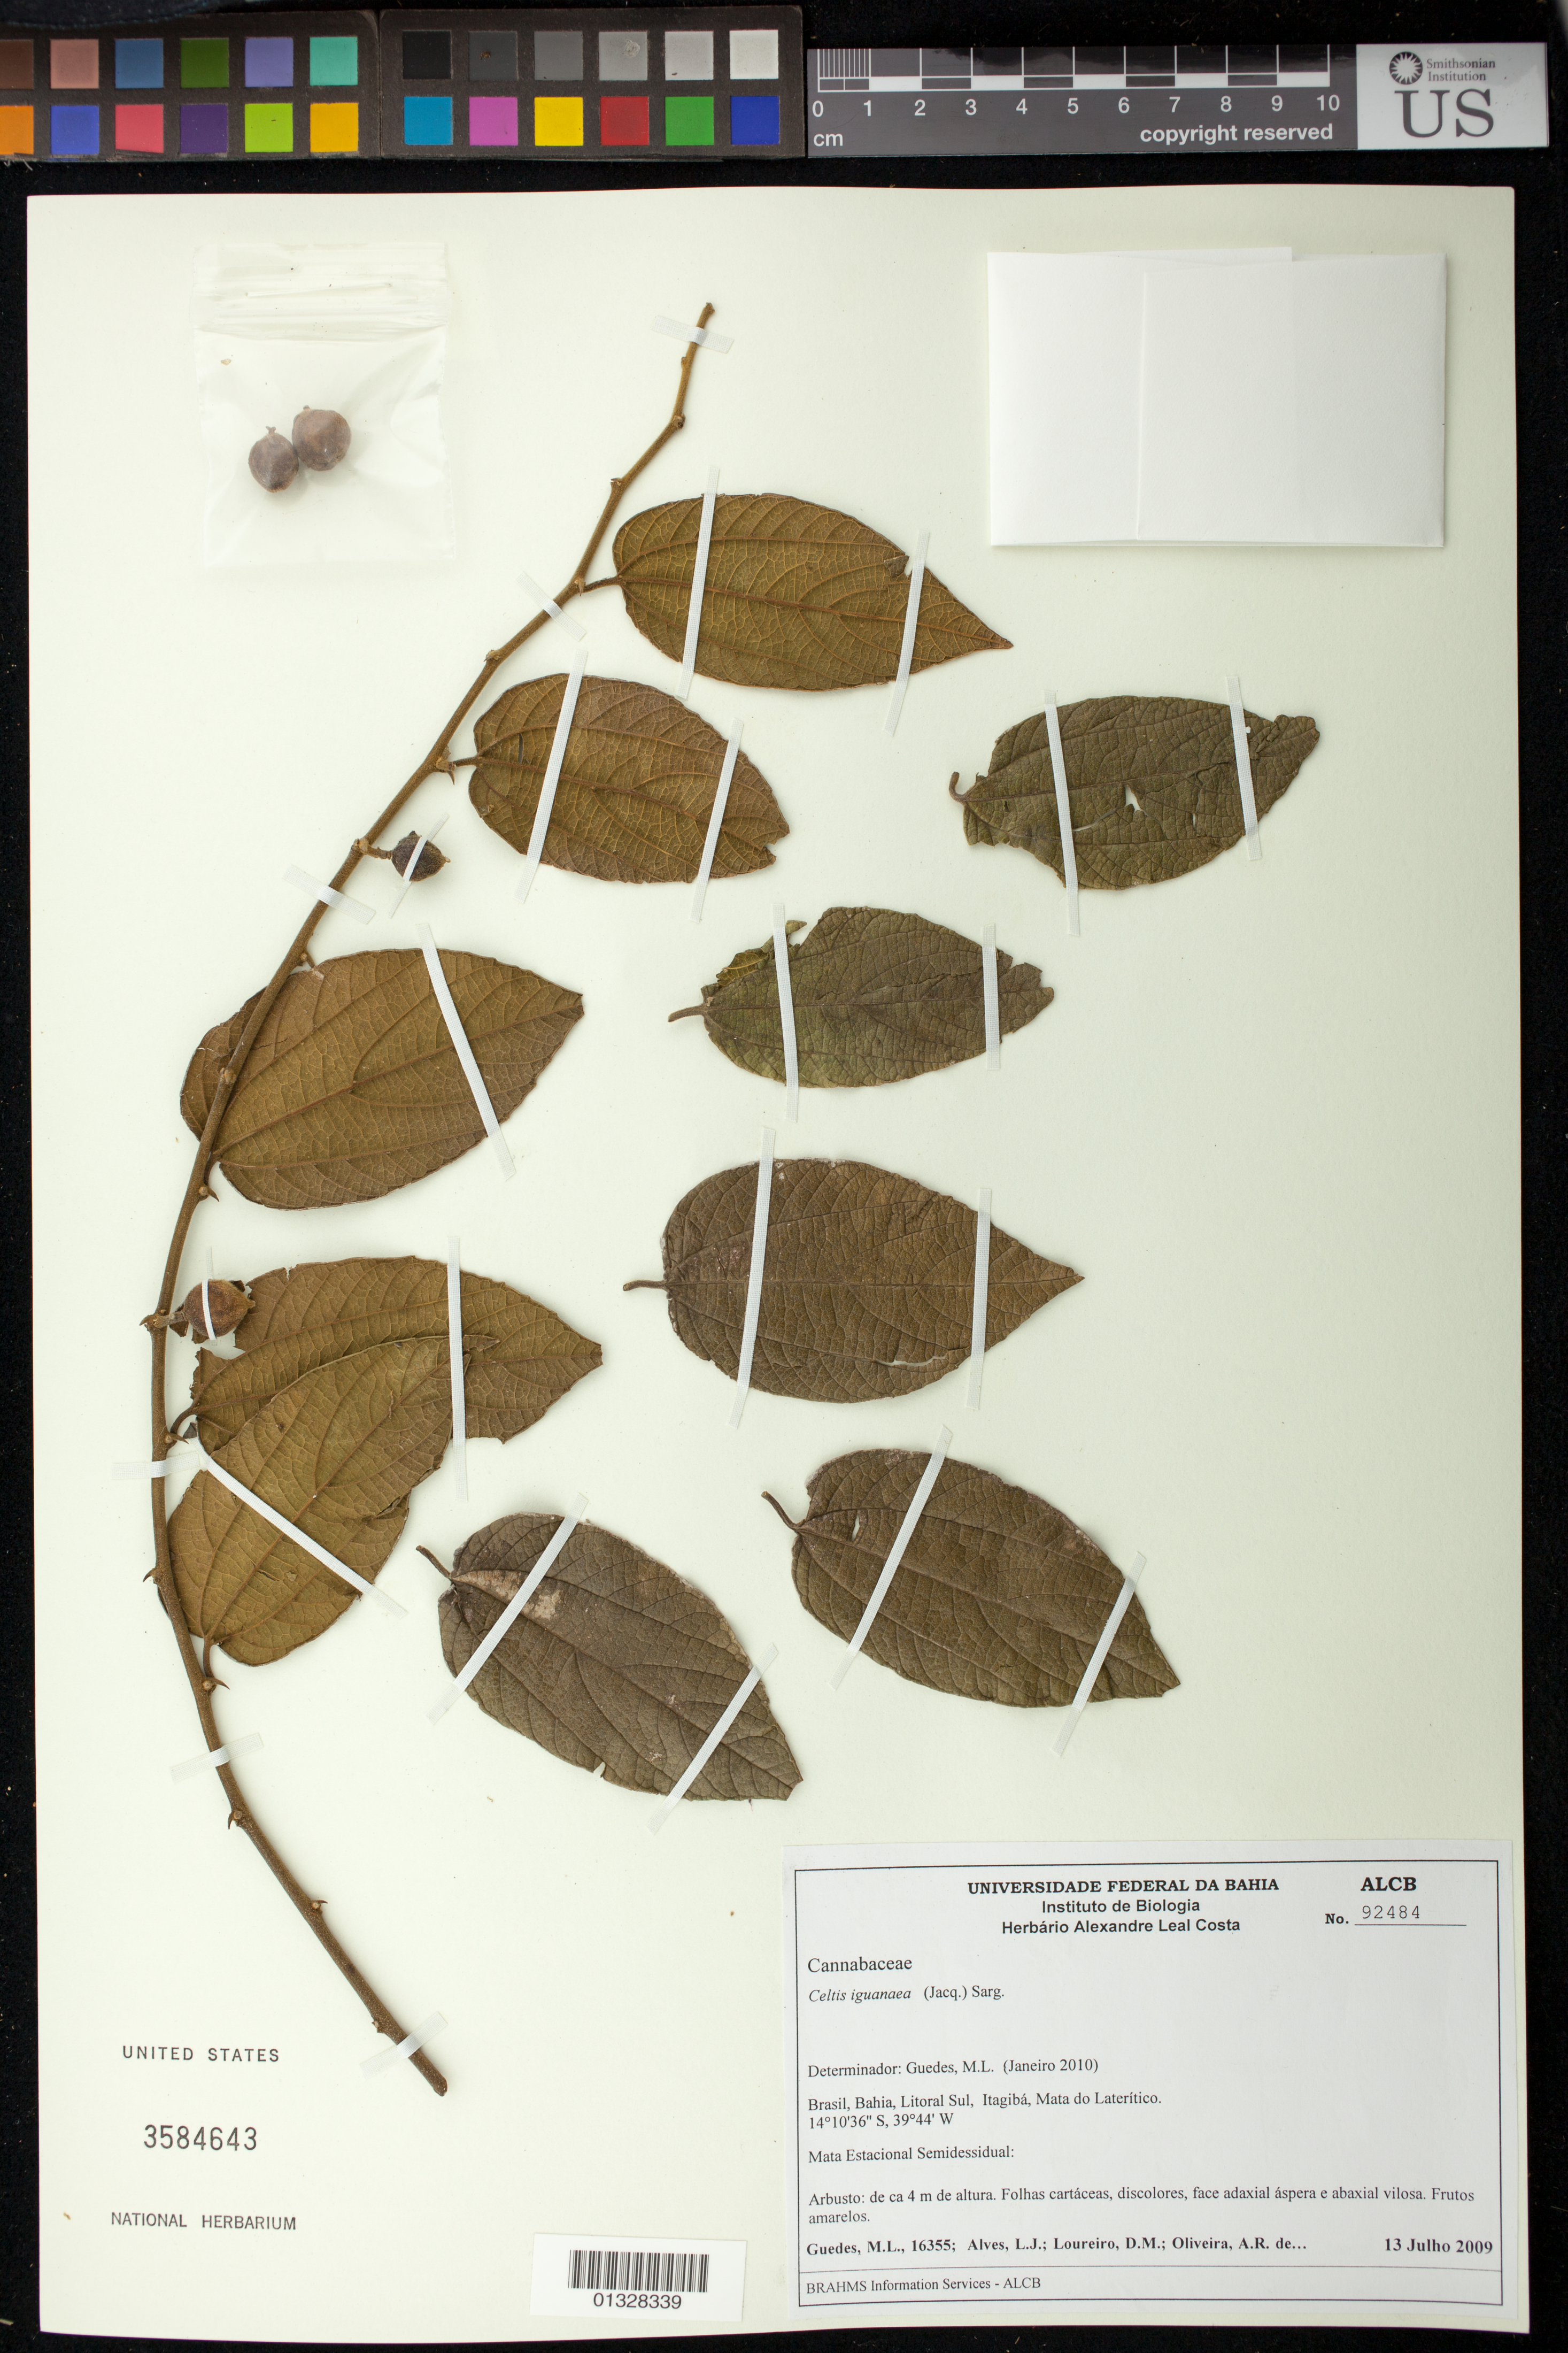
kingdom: Plantae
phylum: Tracheophyta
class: Magnoliopsida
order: Rosales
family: Cannabaceae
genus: Celtis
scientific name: Celtis iguanaea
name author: (Jacq.) Sarg.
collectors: M. L. Guedes, T. Alves, D. Loureiro & A. R. Oliveira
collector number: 16355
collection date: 2009-07-13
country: Brazil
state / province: Bahia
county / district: Itagibá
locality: Litoral Sul, Itagibá. Mata do Laterítico.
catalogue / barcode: US 3584643